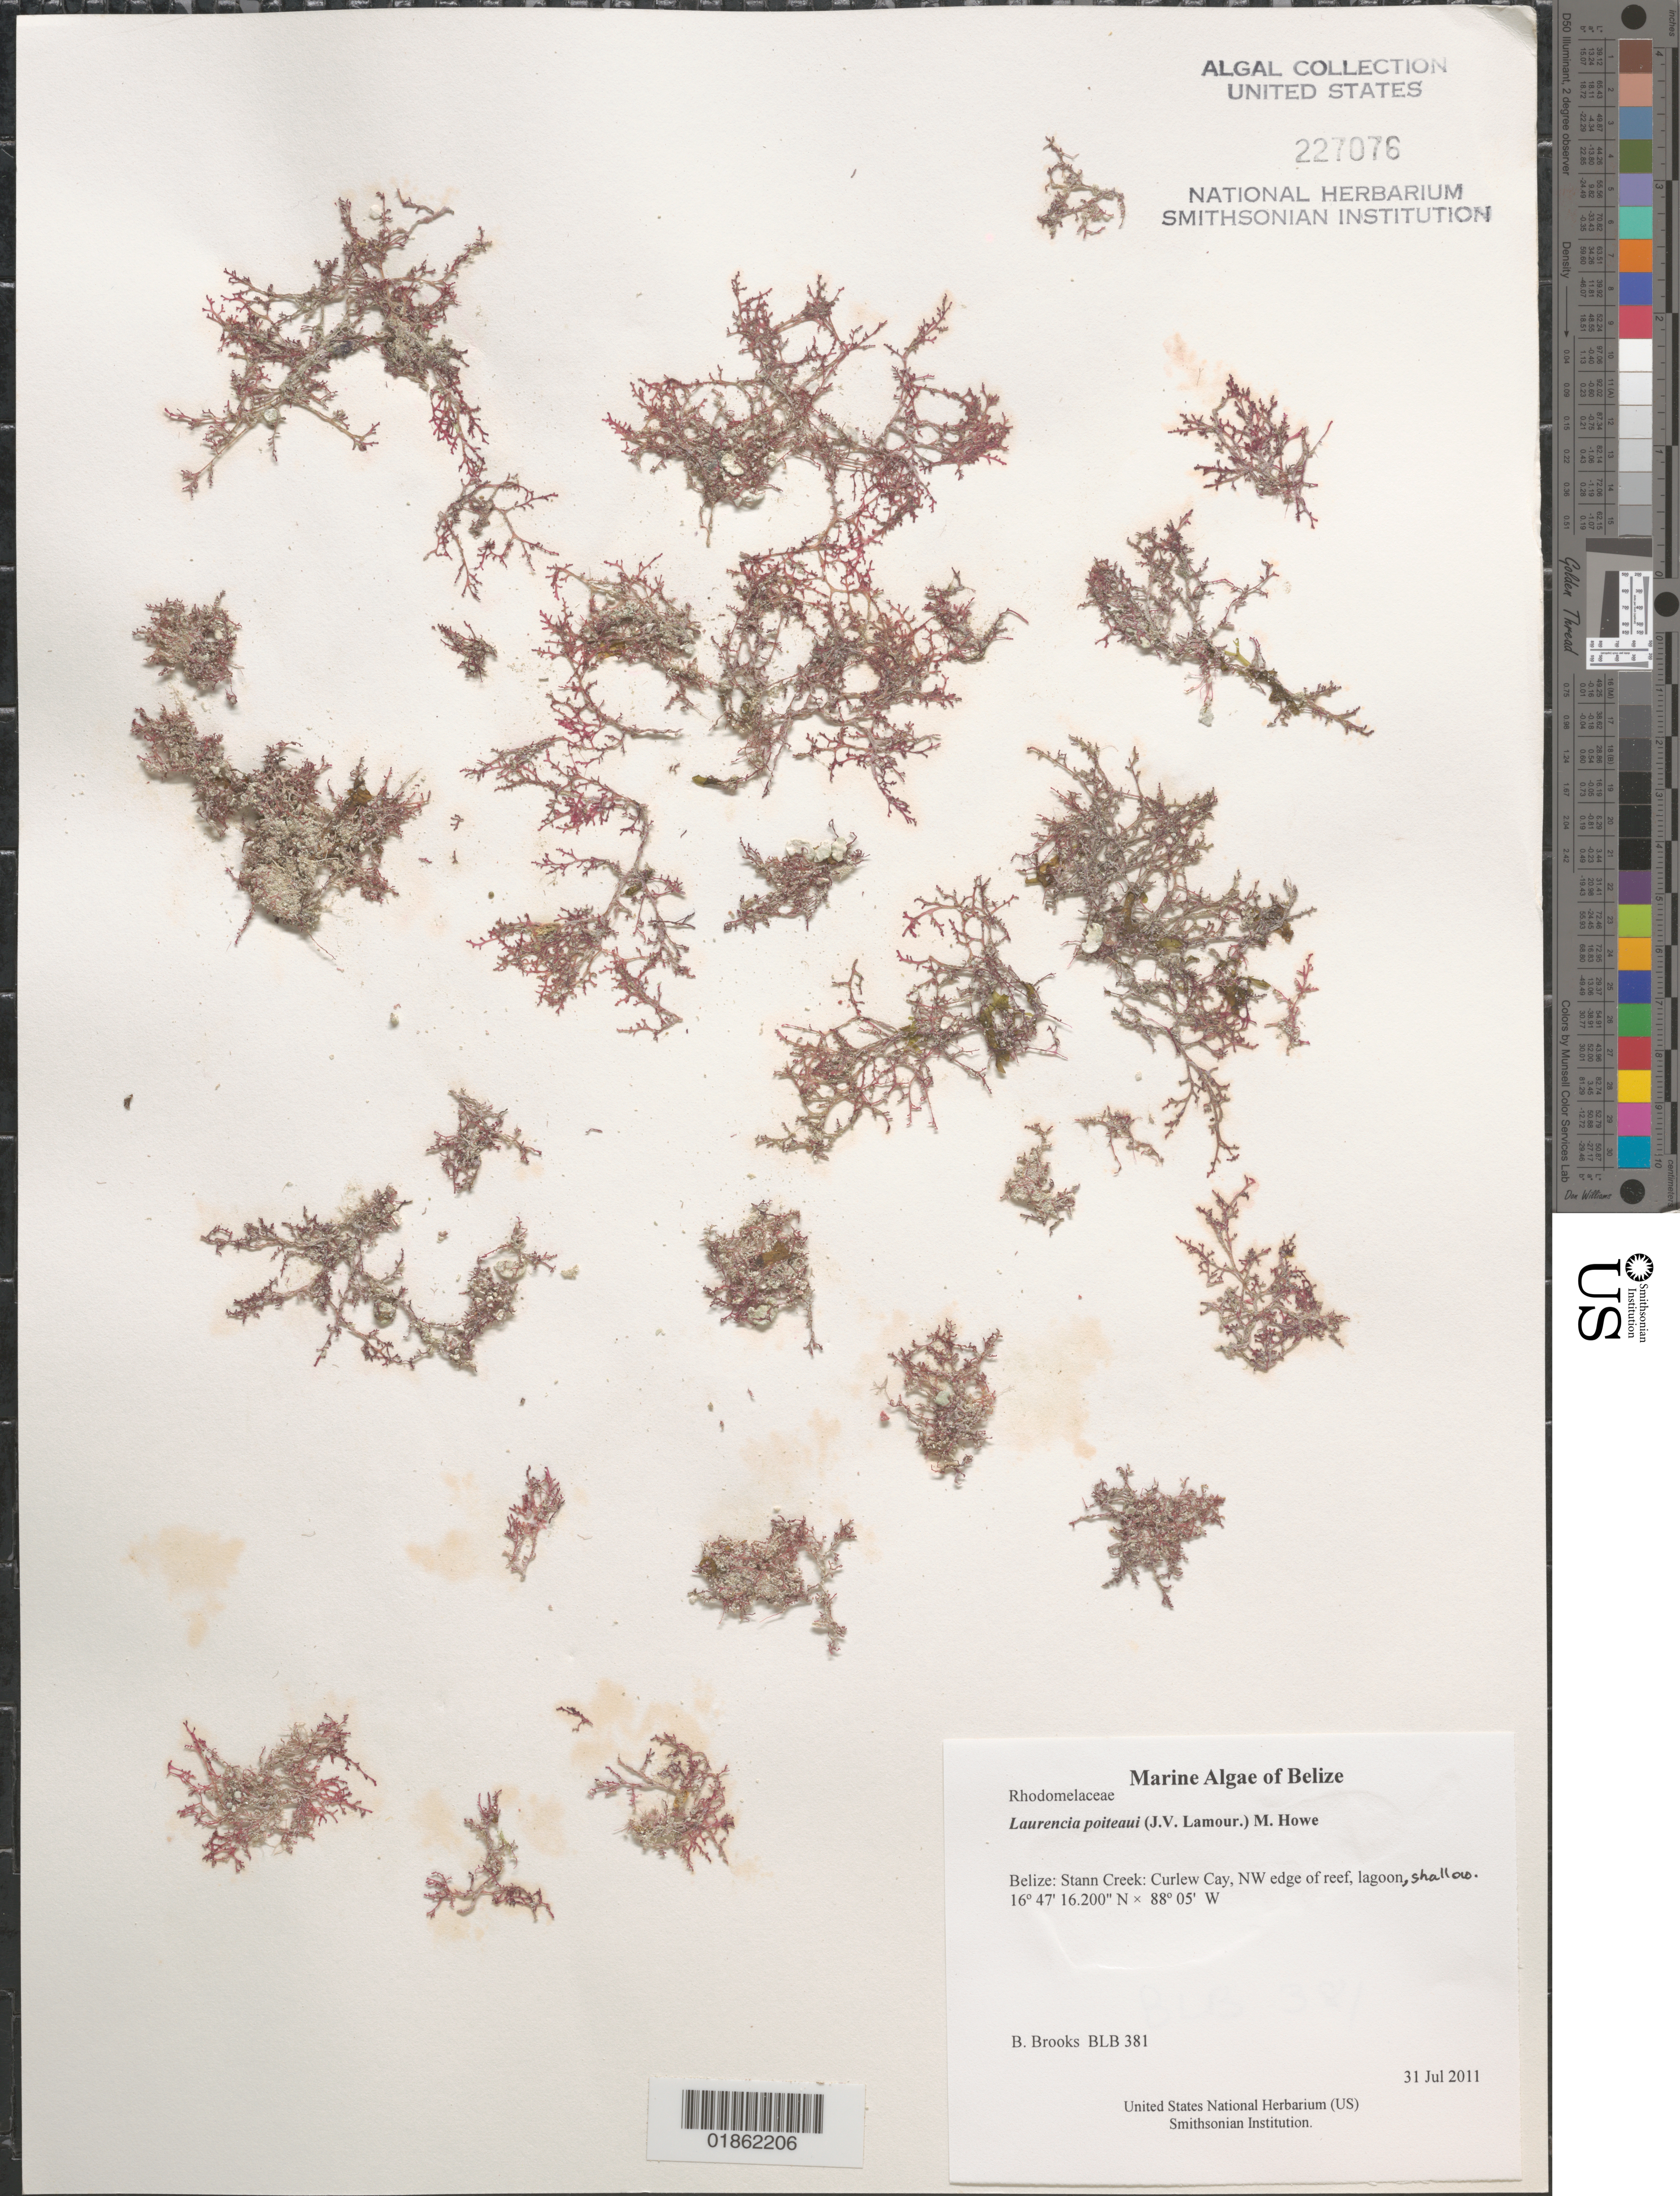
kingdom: Plantae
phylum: Rhodophyta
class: Florideophyceae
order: Ceramiales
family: Rhodomelaceae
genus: Laurencia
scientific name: Laurencia poiteaui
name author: (J.V.Lamouroux) M. Howe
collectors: B. Brooks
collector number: BLB 381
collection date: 2011-07-31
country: Belize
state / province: Stann Creek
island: Curlew Cay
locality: Curlew Cay, NW edge of reef, lagoon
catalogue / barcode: US 227076